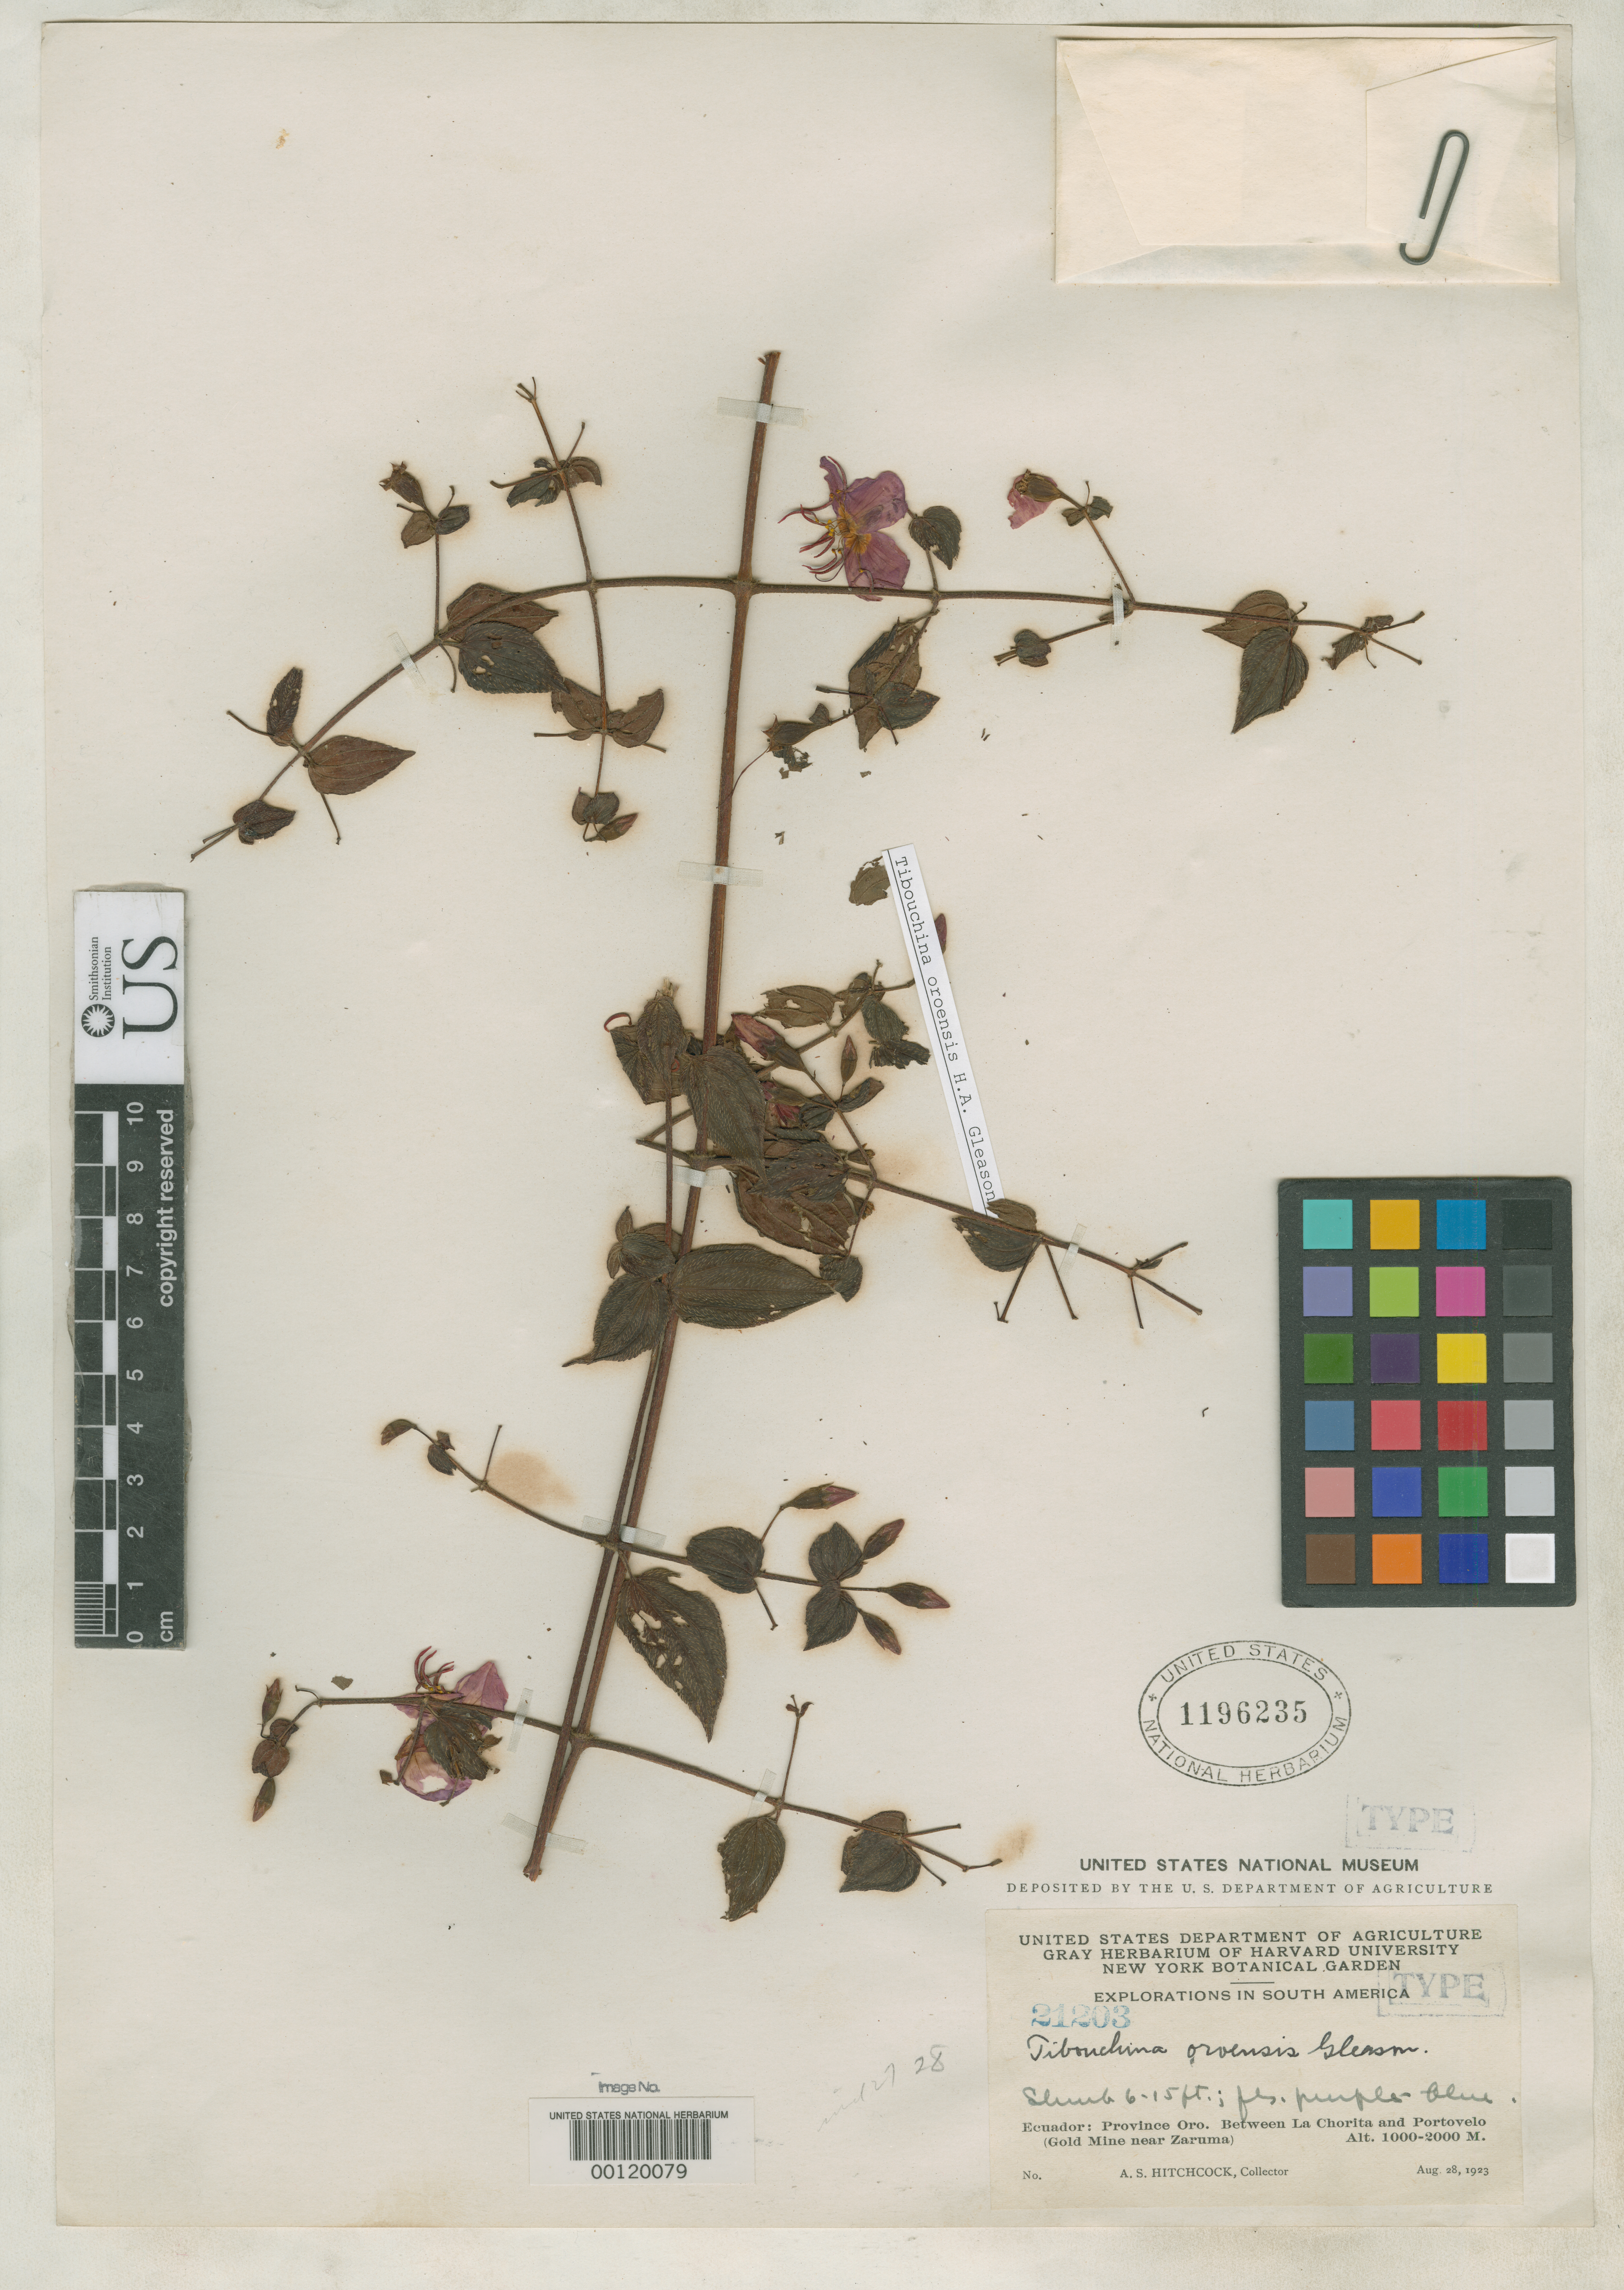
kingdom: Plantae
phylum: Tracheophyta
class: Magnoliopsida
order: Myrtales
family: Melastomataceae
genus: Tibouchina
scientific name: Tibouchina oroensis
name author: Gleason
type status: Holotype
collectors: A. S. Hitchcock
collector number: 21203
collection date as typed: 28 Aug 1923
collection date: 1923-08-28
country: Ecuador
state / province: El Oro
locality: Between La Chorita and Portovelo, gold mine near Zaruma.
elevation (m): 1000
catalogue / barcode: US 1196235